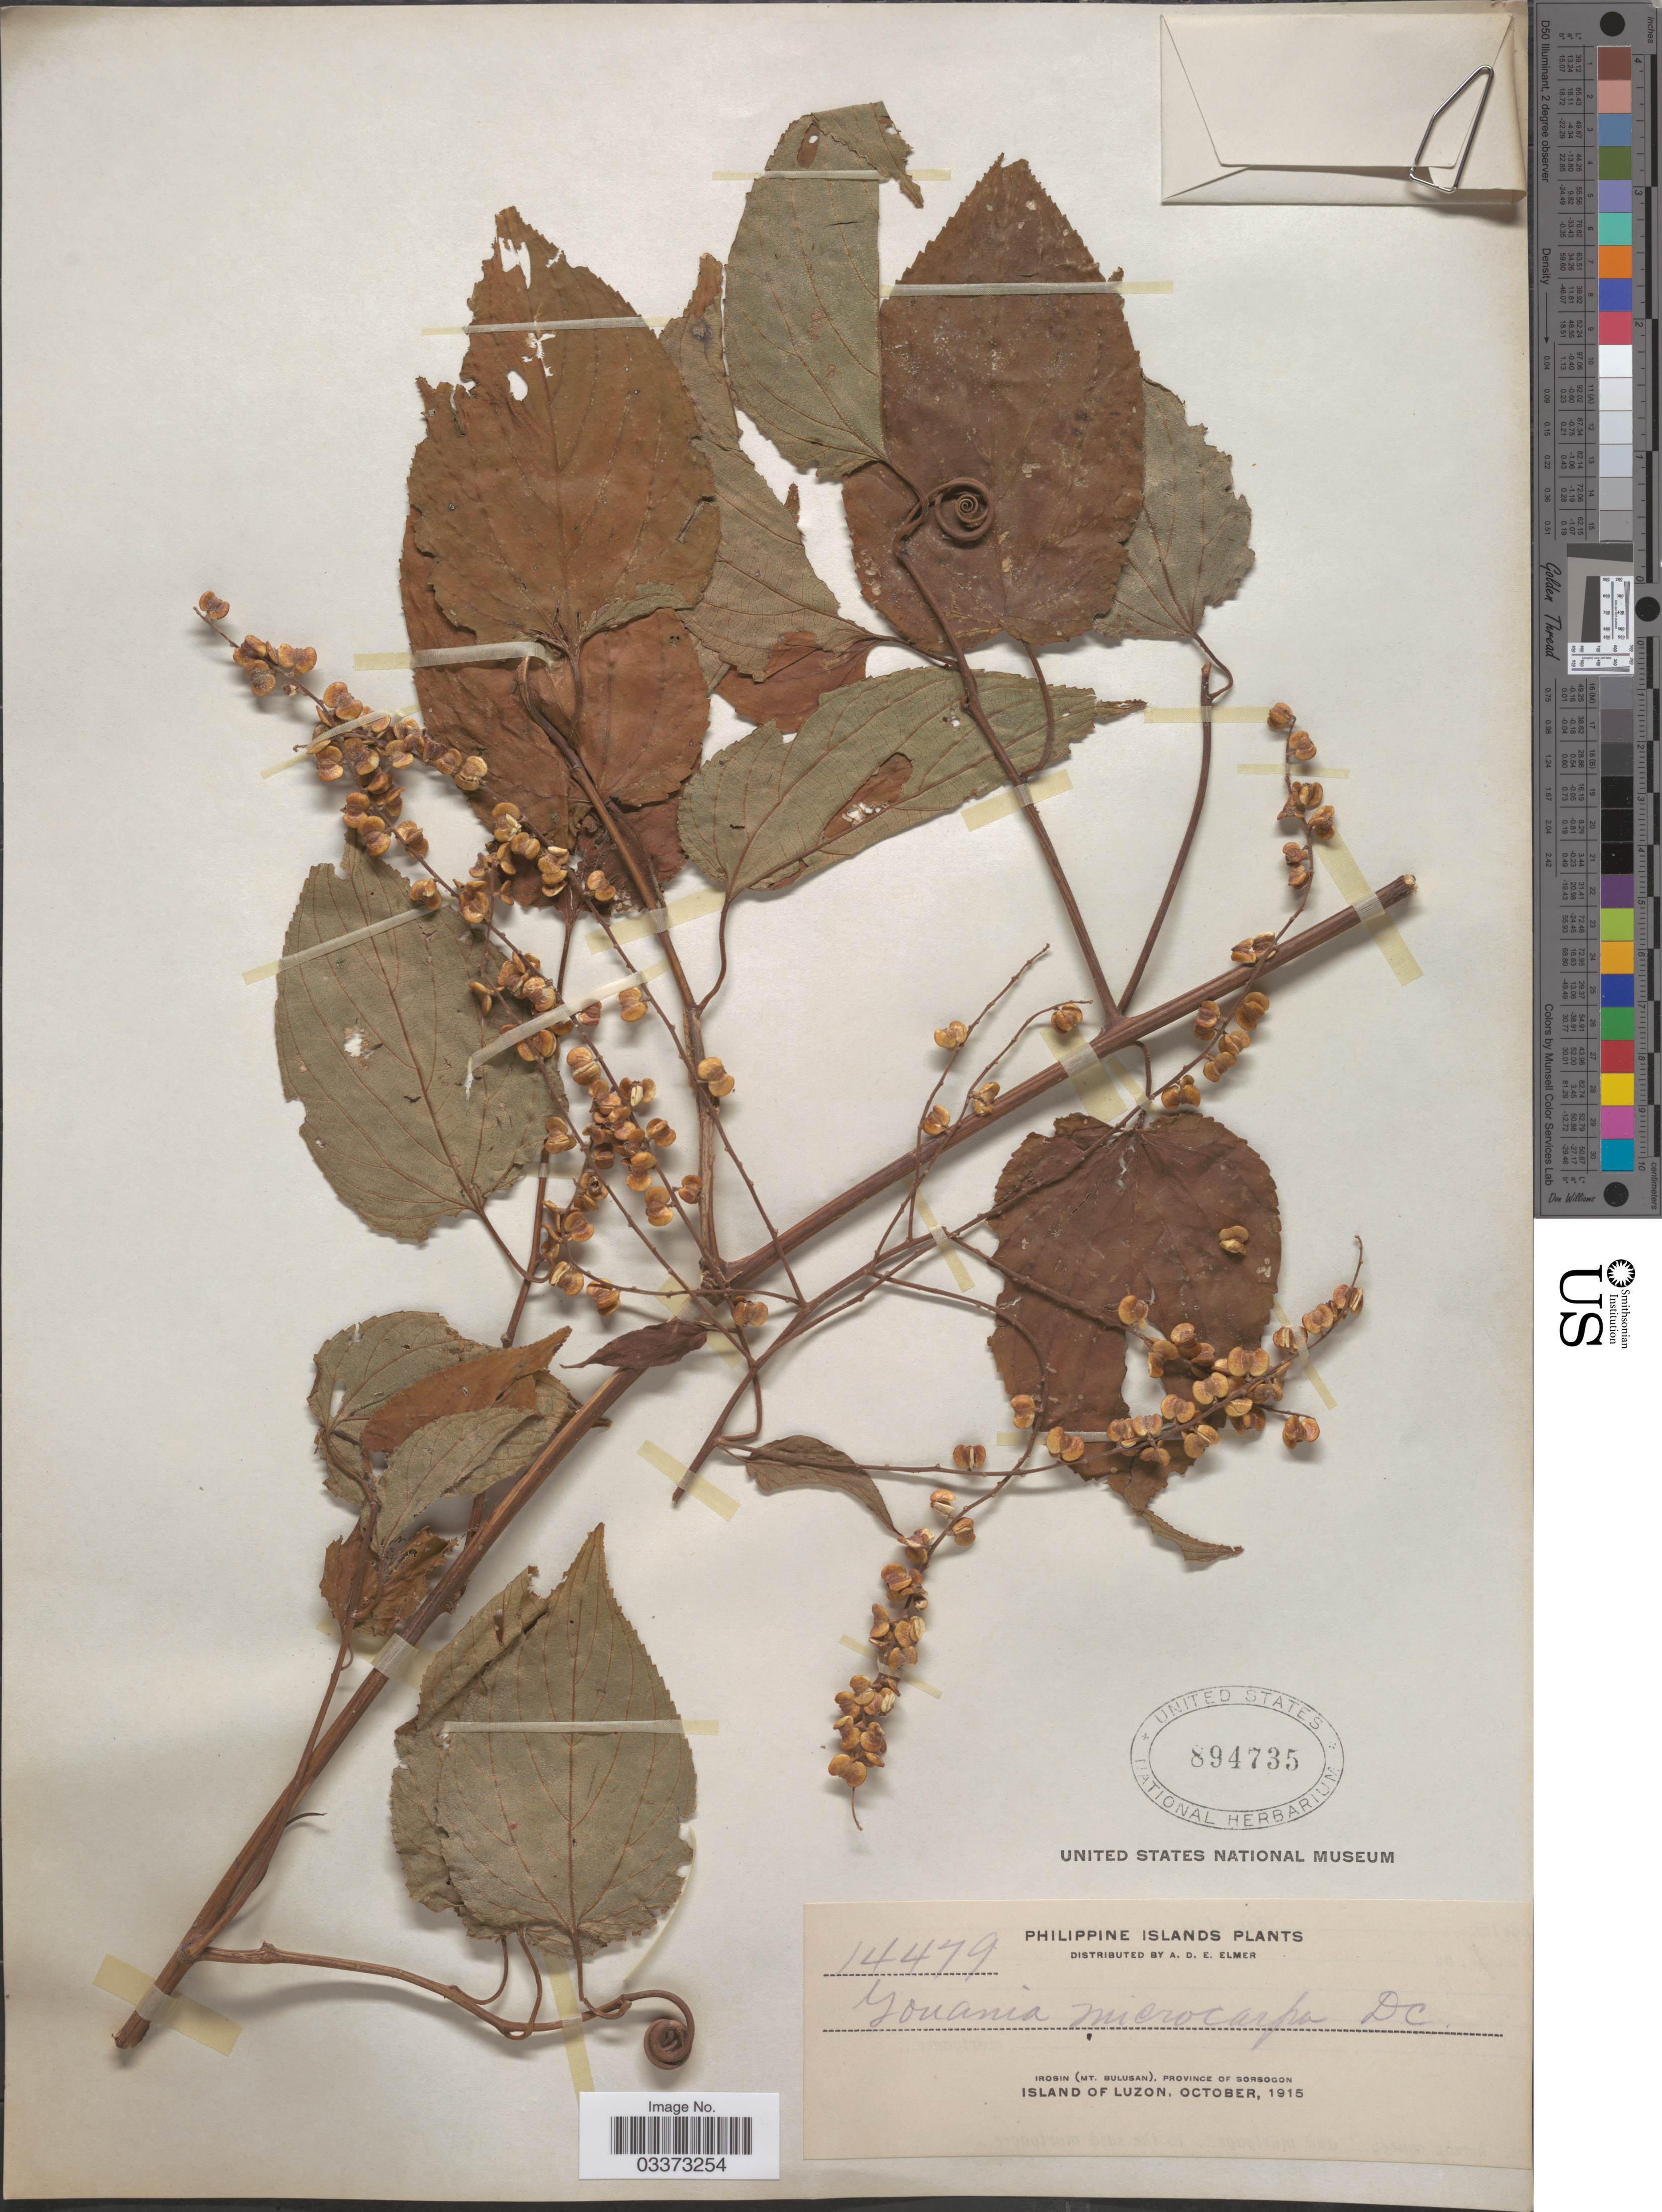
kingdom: Plantae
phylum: Tracheophyta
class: Magnoliopsida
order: Rosales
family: Rhamnaceae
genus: Gouania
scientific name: Gouania microcarpa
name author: DC.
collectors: A. D. E. Elmer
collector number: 14479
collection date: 1915-10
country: Philippines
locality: Irosin (Mt. Bulusan), Province of Sorsogon. Island of Luzon.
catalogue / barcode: US 894735